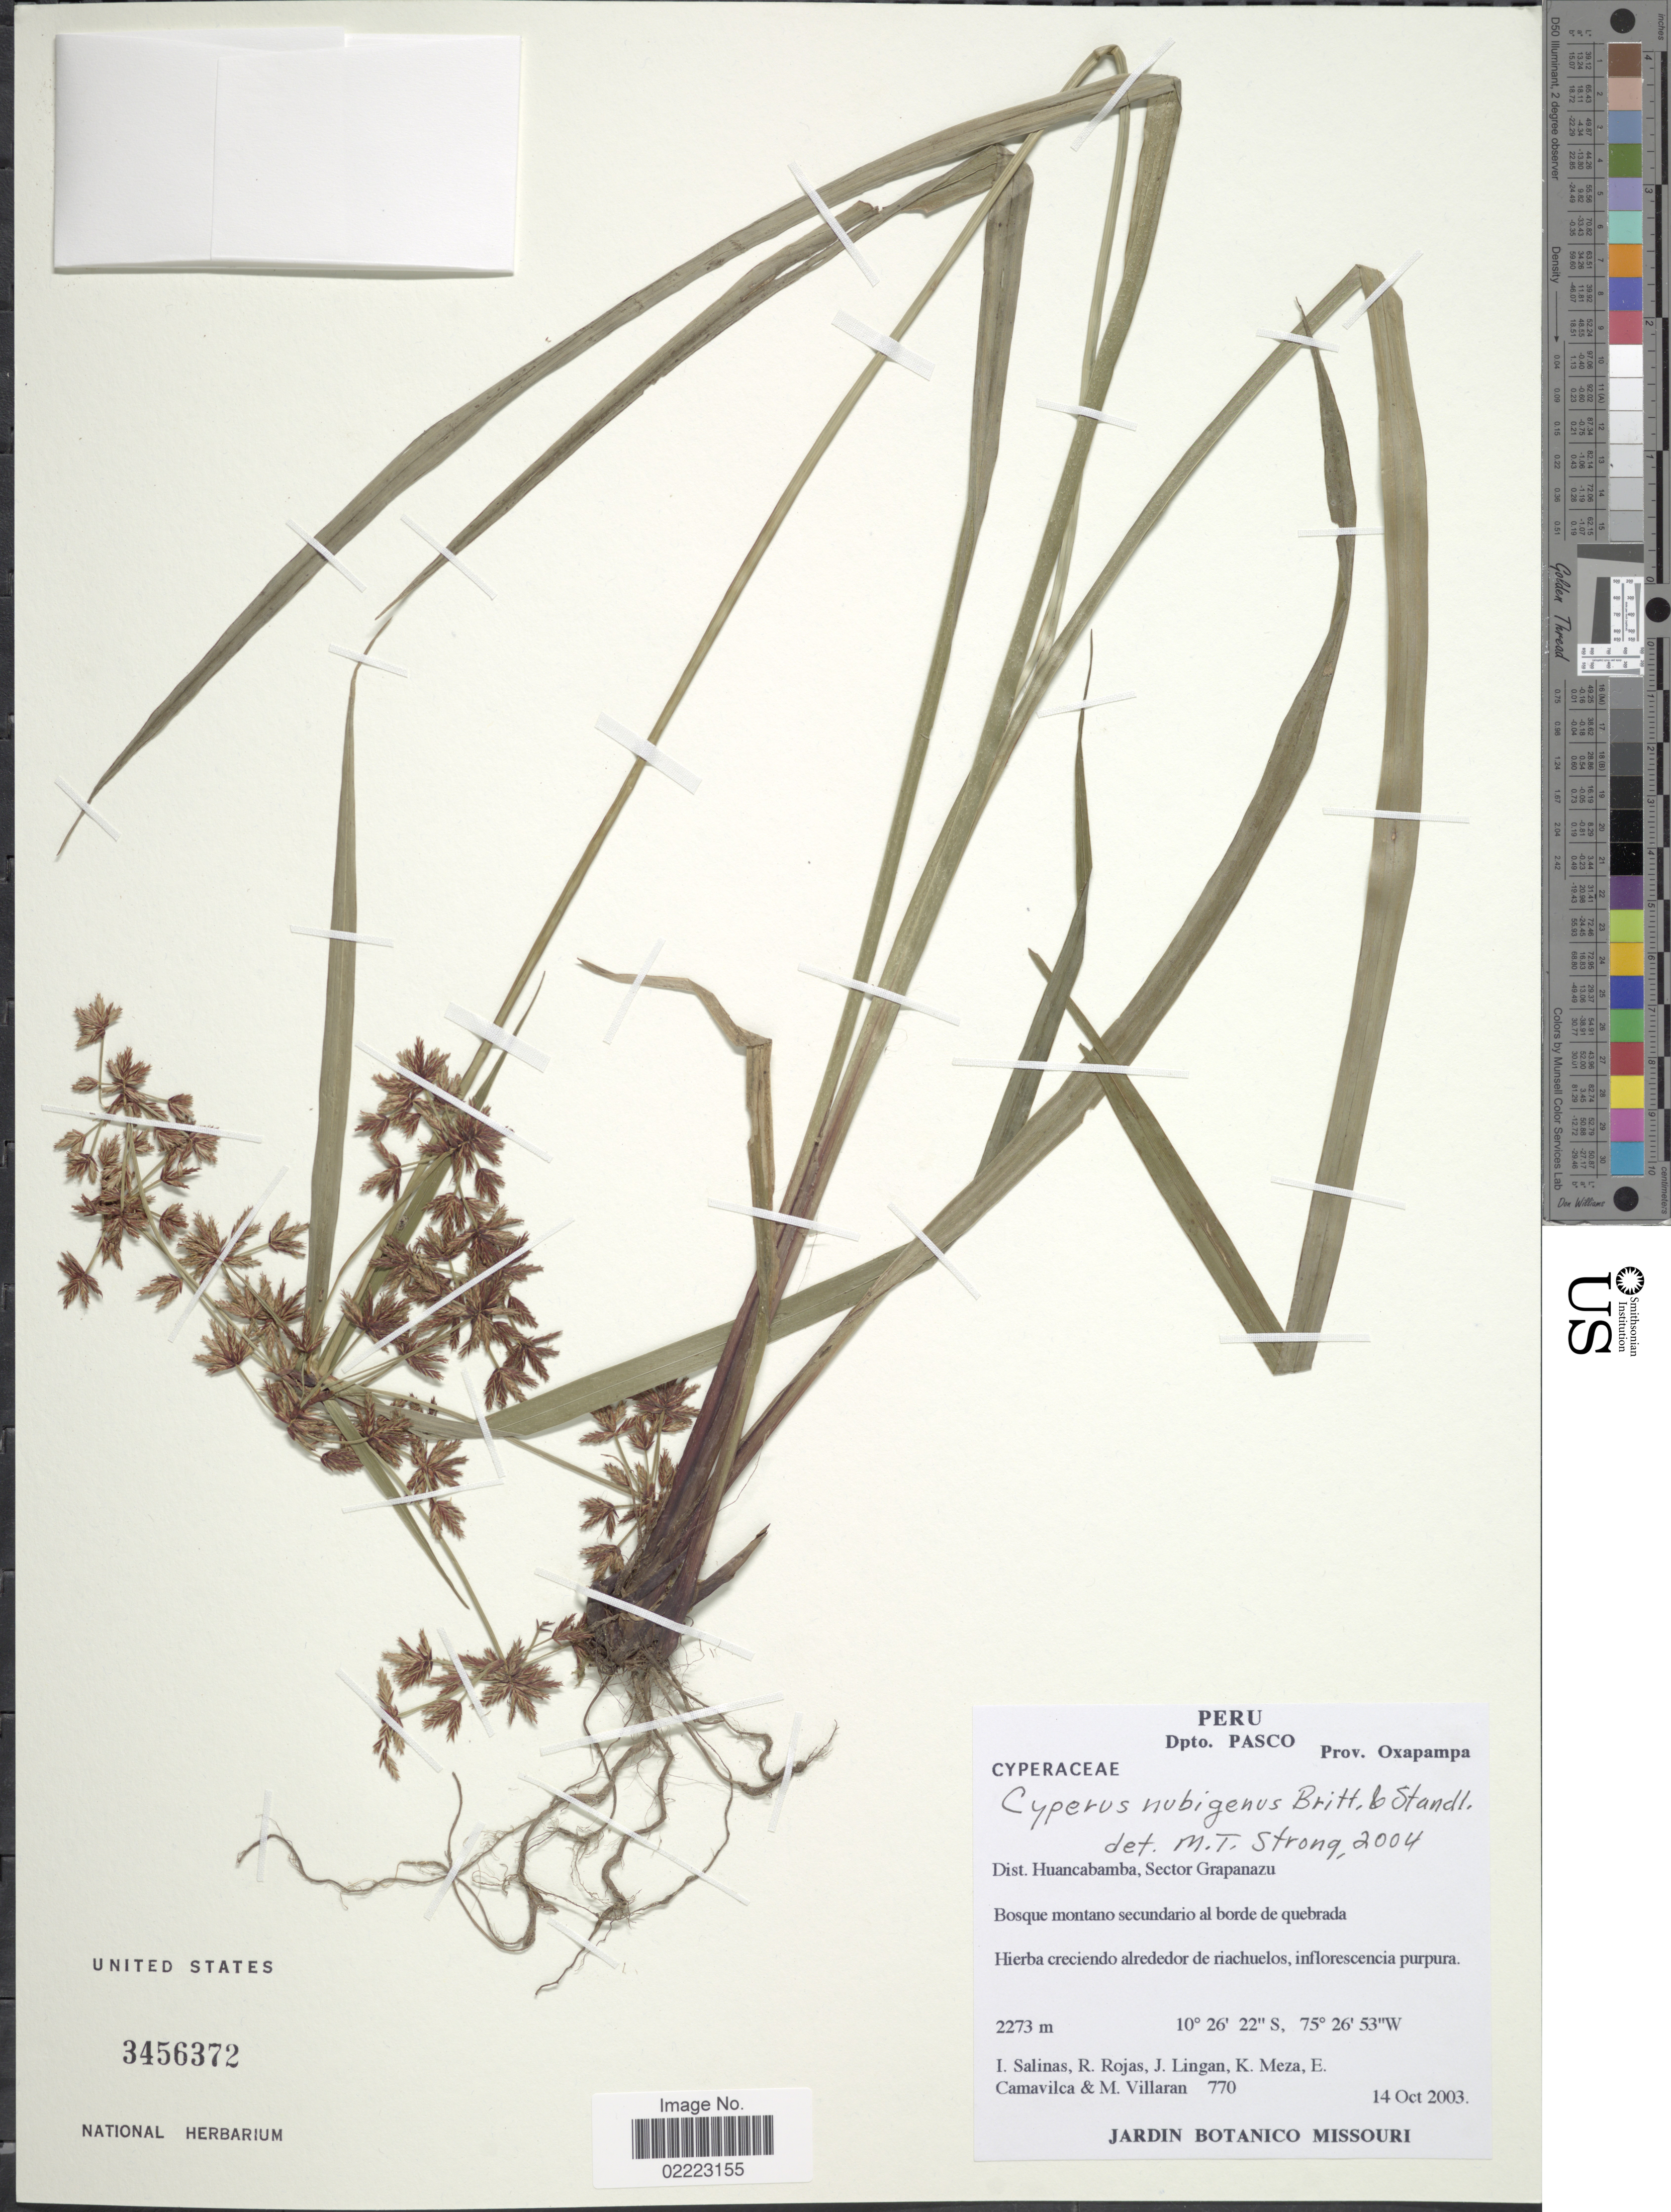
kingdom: Plantae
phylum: Tracheophyta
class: Liliopsida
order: Poales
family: Cyperaceae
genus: Cyperus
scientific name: Cyperus tabina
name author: Steud. ex Boeckeler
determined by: Strong, Mark T., (BOT), Smithsonian Institution - National Museum of Natural History (UNITED STATES)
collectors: I. Salinas, R. Rojas, J. Lingan, K. Meza & et al.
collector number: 770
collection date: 2003-10-14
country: Peru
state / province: Pasco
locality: Dpto. Pasco, Prov. Oxapampa, Dist. Huancabamba, Sector Grapanazu, Bosque montano secundario al borde de quebrada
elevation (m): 2273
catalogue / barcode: US 3456372